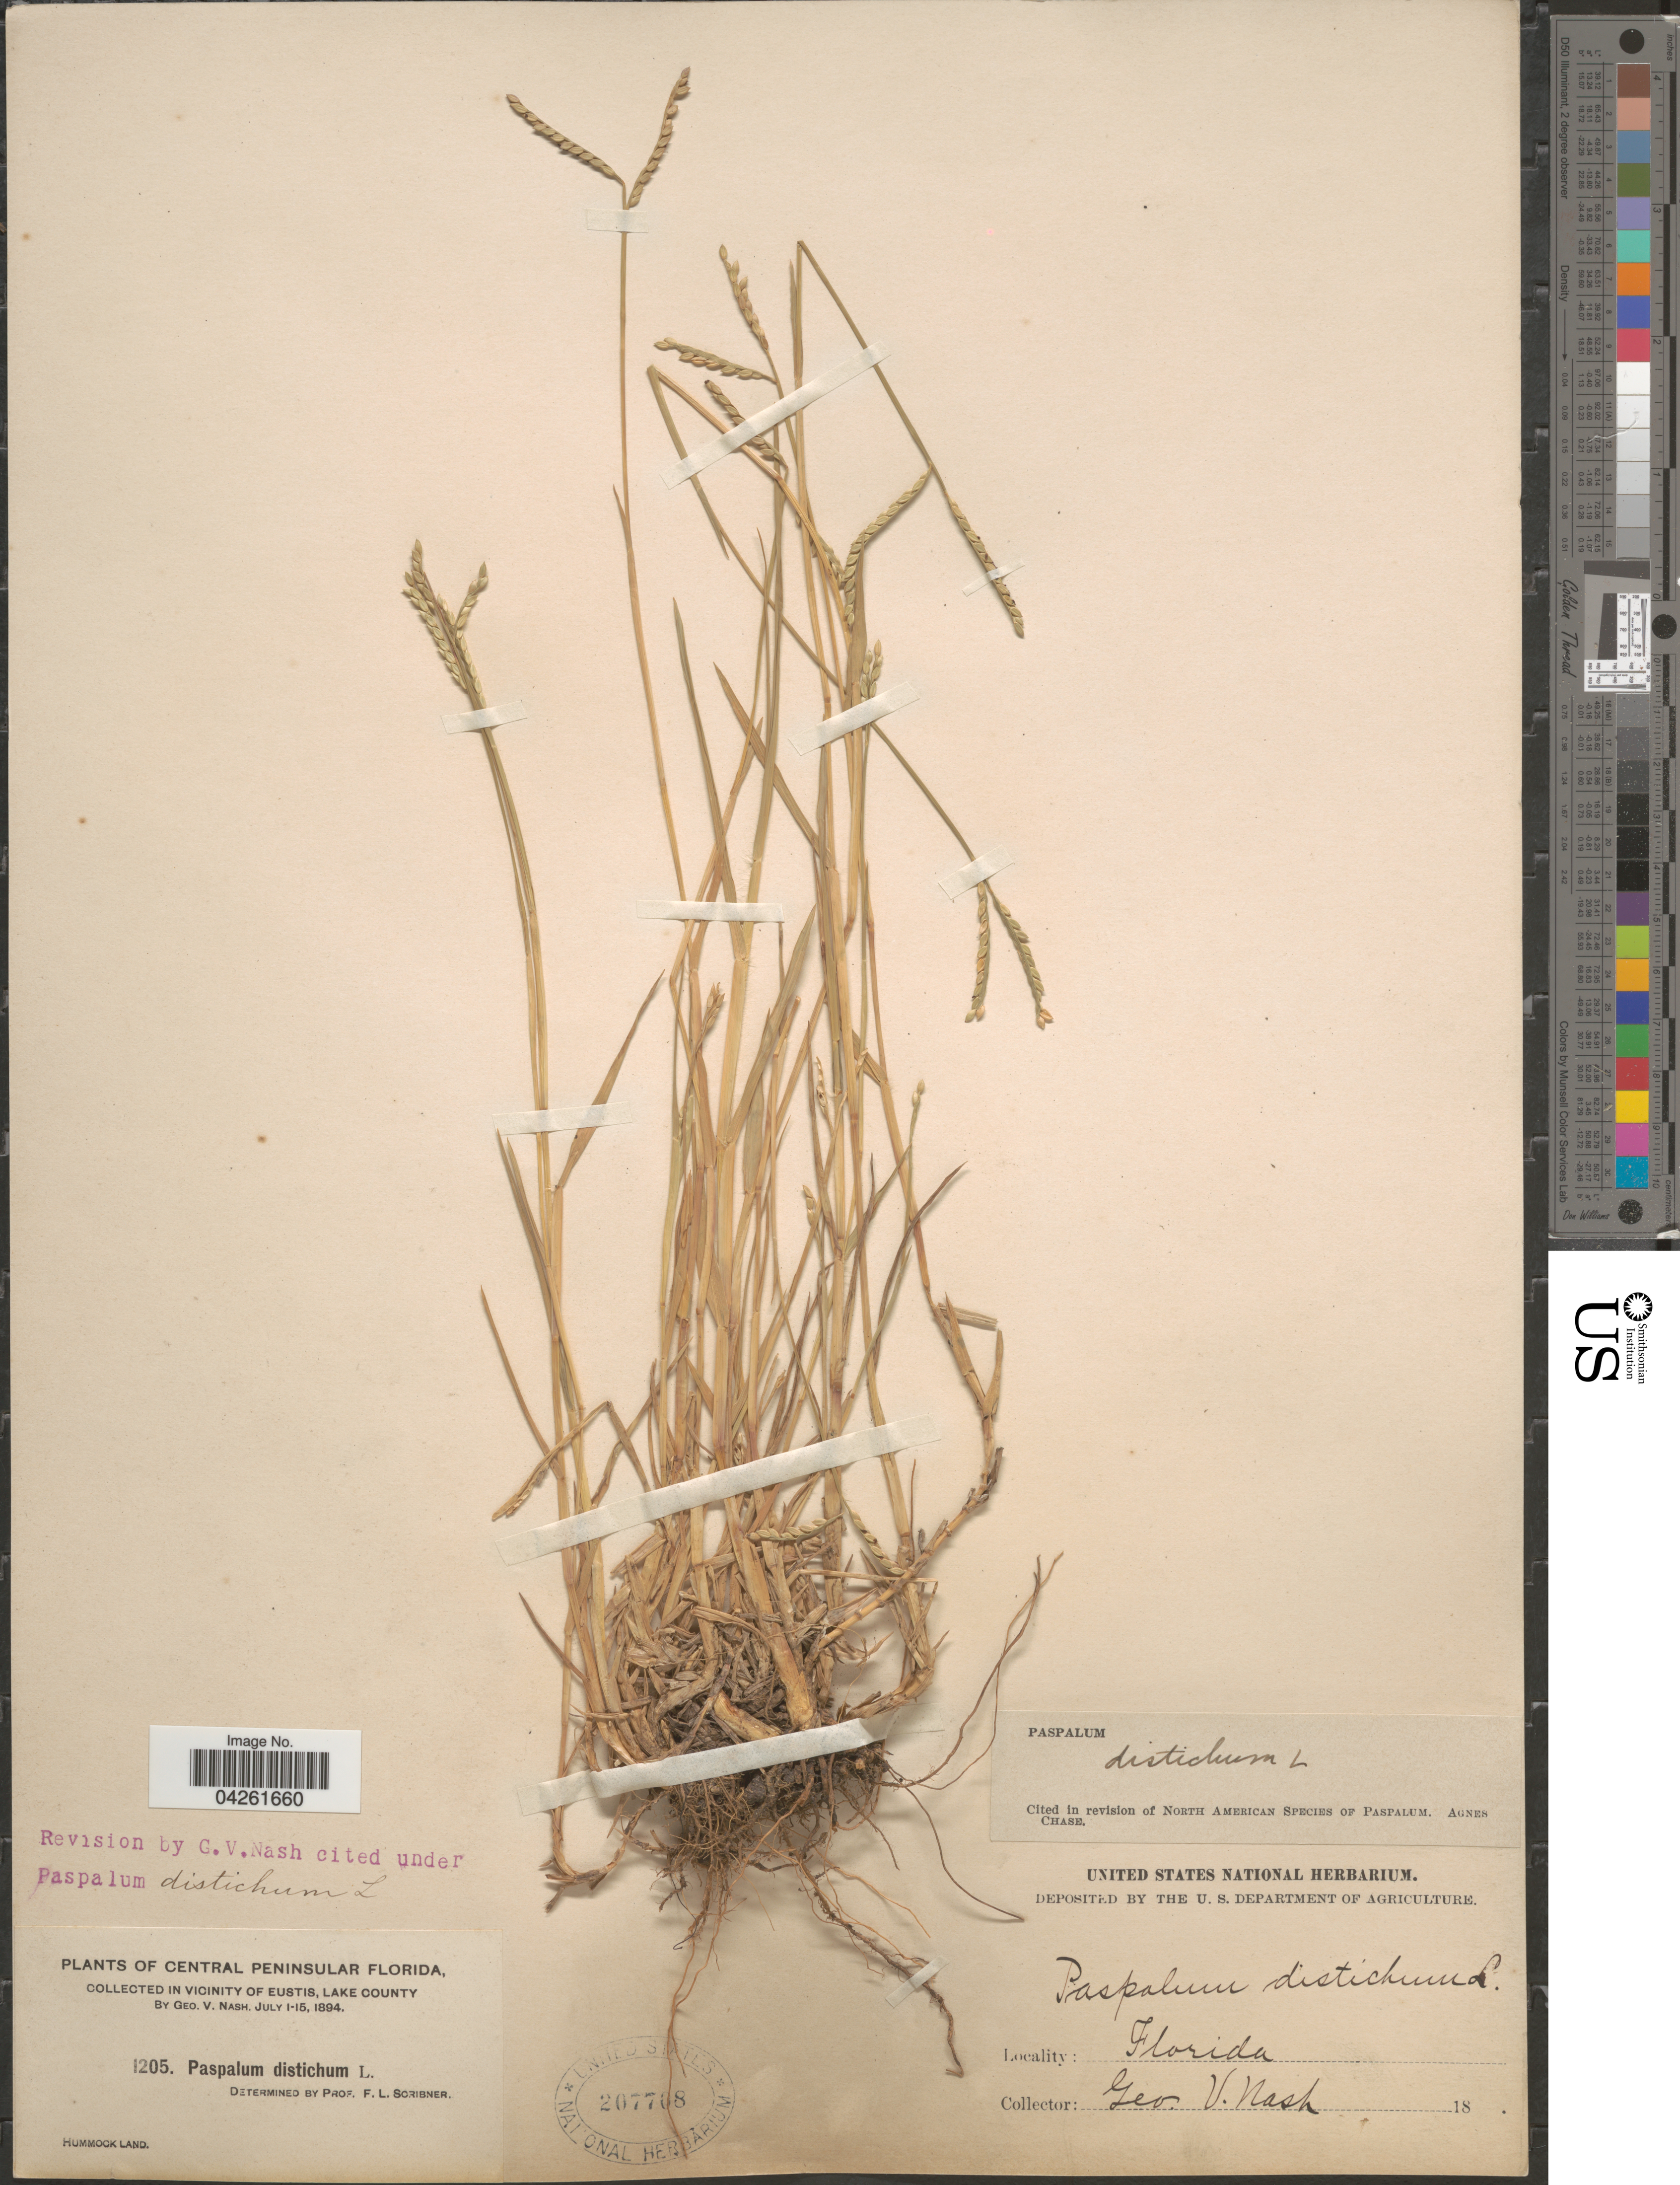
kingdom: Plantae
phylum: Tracheophyta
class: Liliopsida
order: Poales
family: Poaceae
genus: Paspalum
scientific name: Paspalum distichum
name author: L.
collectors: G. V. Nash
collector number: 1205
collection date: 1894-07-01/1894-07-15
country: United States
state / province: Florida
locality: Central Peninsular Florida. In Vicinity Of Eustis, Lake County.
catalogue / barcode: US 207708